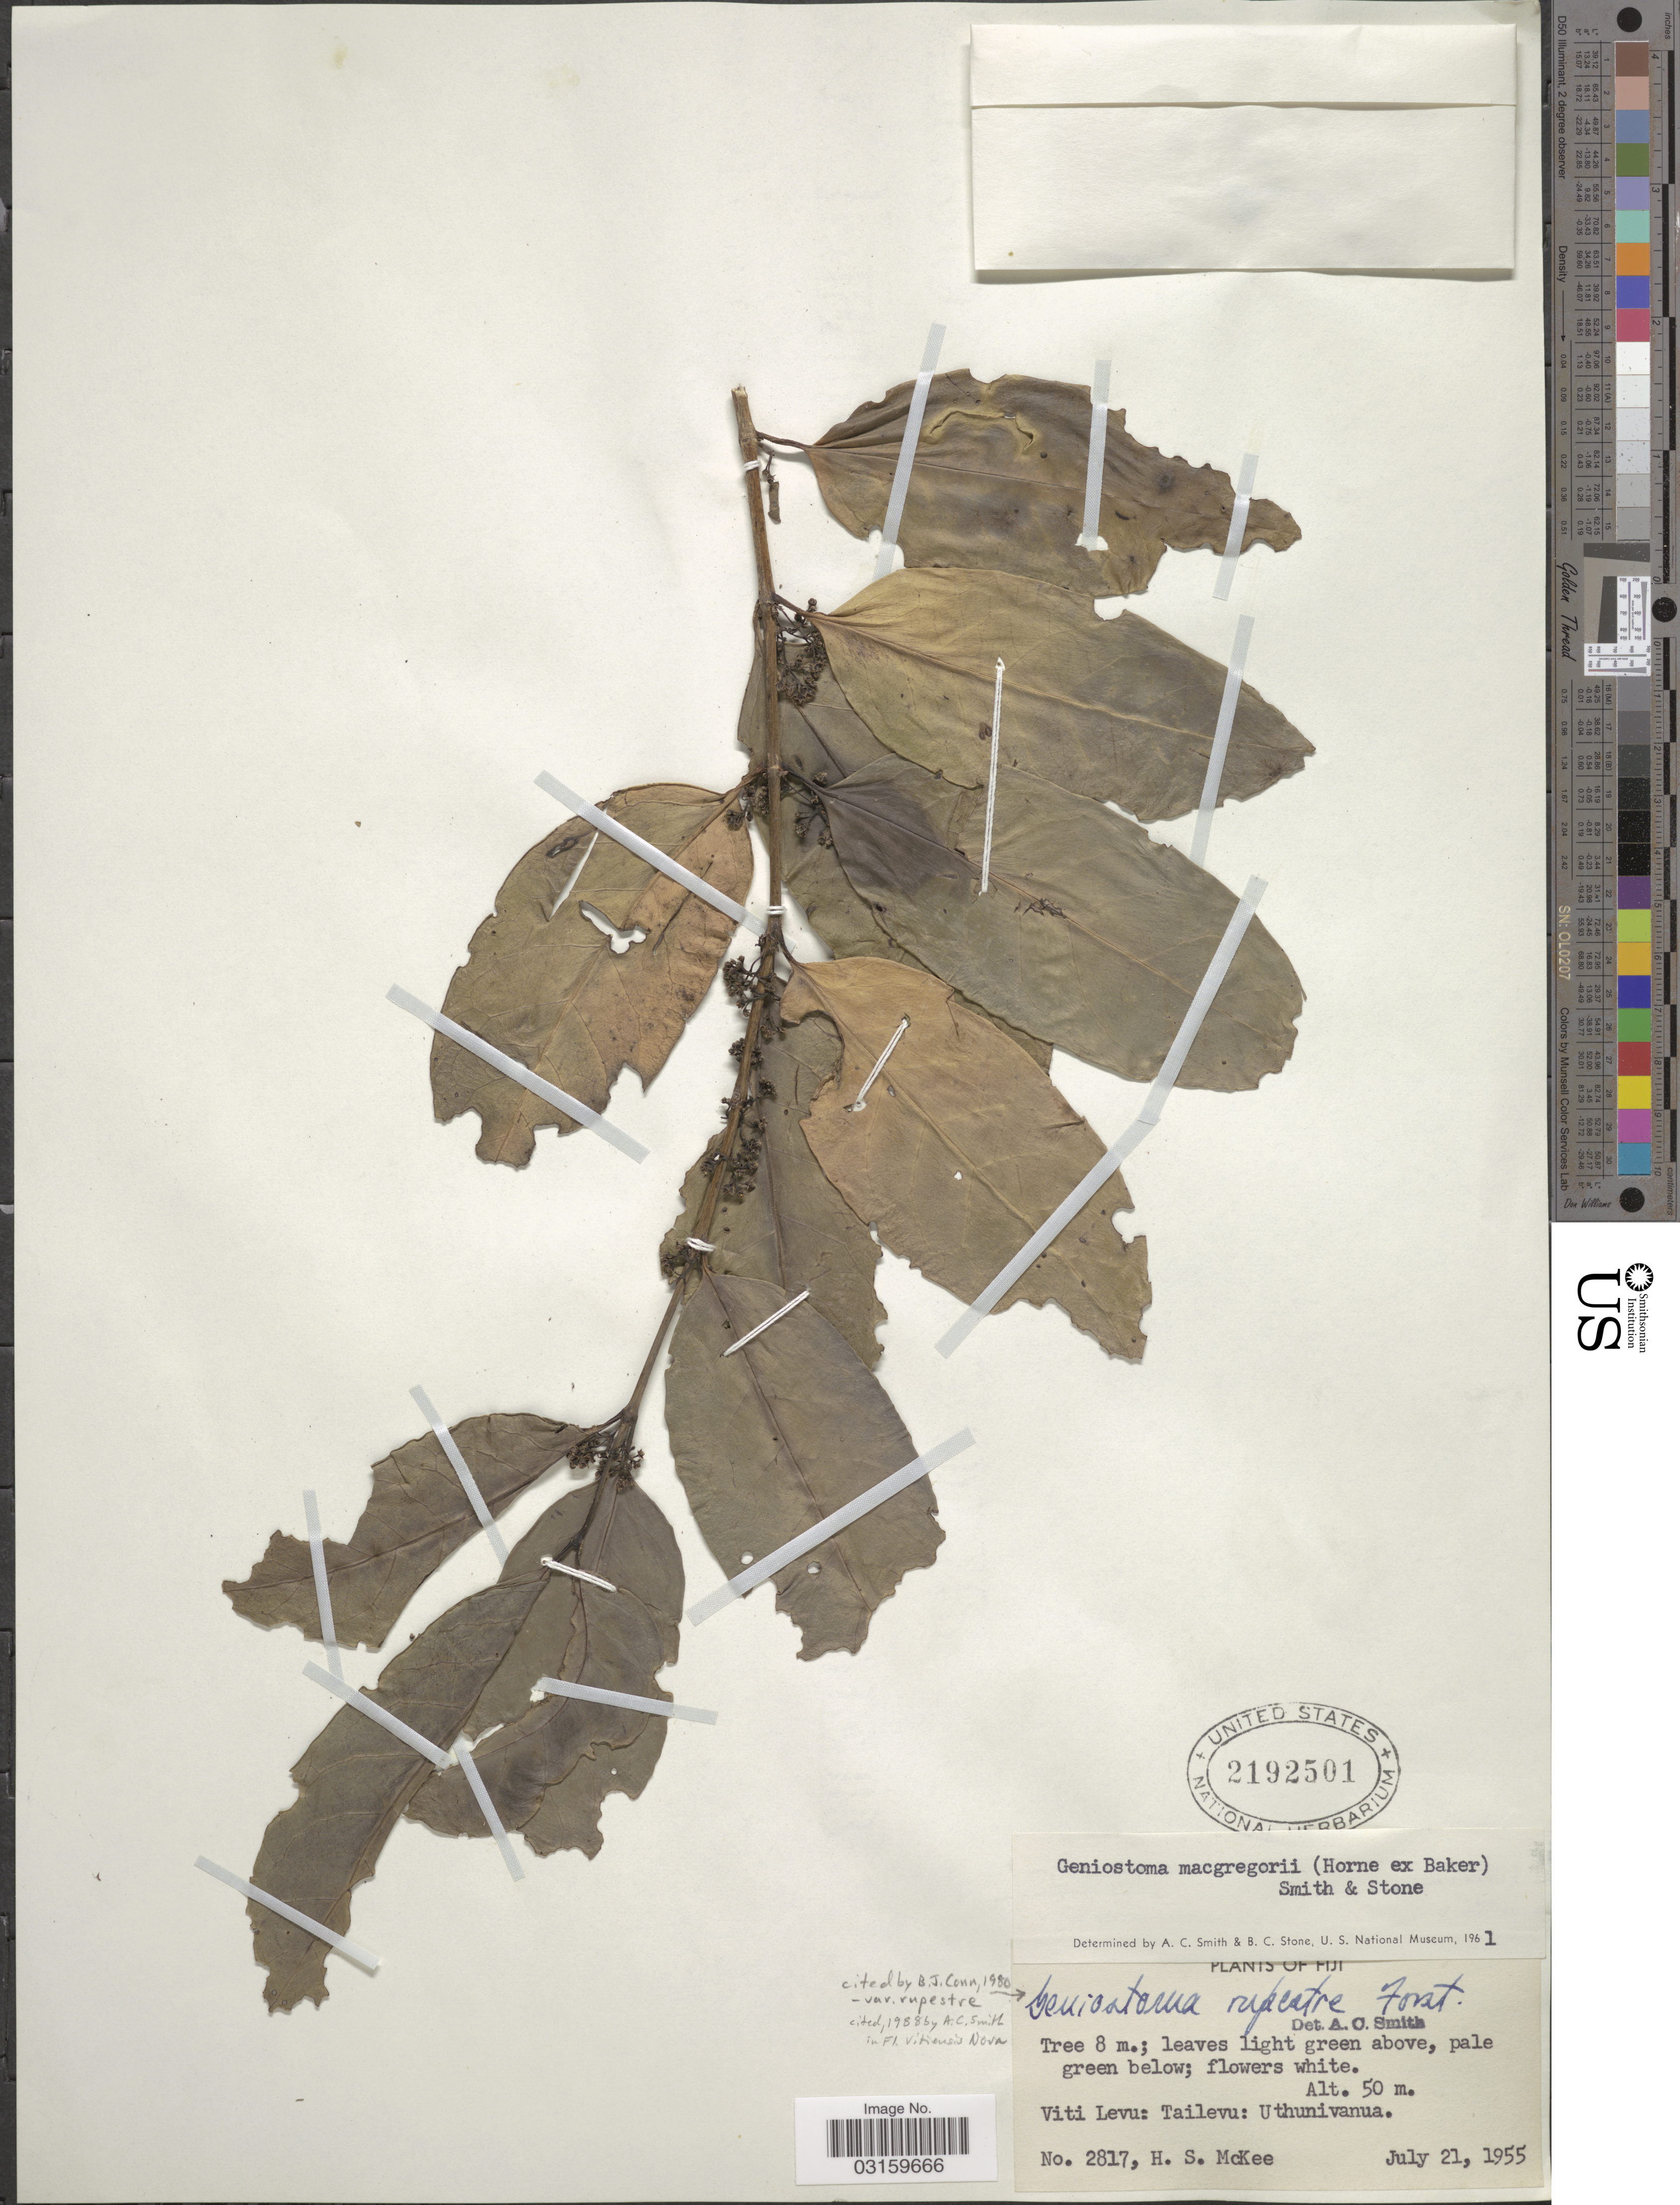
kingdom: Plantae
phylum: Tracheophyta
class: Magnoliopsida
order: Gentianales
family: Loganiaceae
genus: Geniostoma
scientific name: Geniostoma rupestre var. rupestre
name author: J.R. Forst. & G. Forst.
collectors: H. S. McKee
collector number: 2817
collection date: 1955-07-21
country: Fiji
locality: Viti Levu: Tailevu: Uthunivanua.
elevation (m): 50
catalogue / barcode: US 2192501